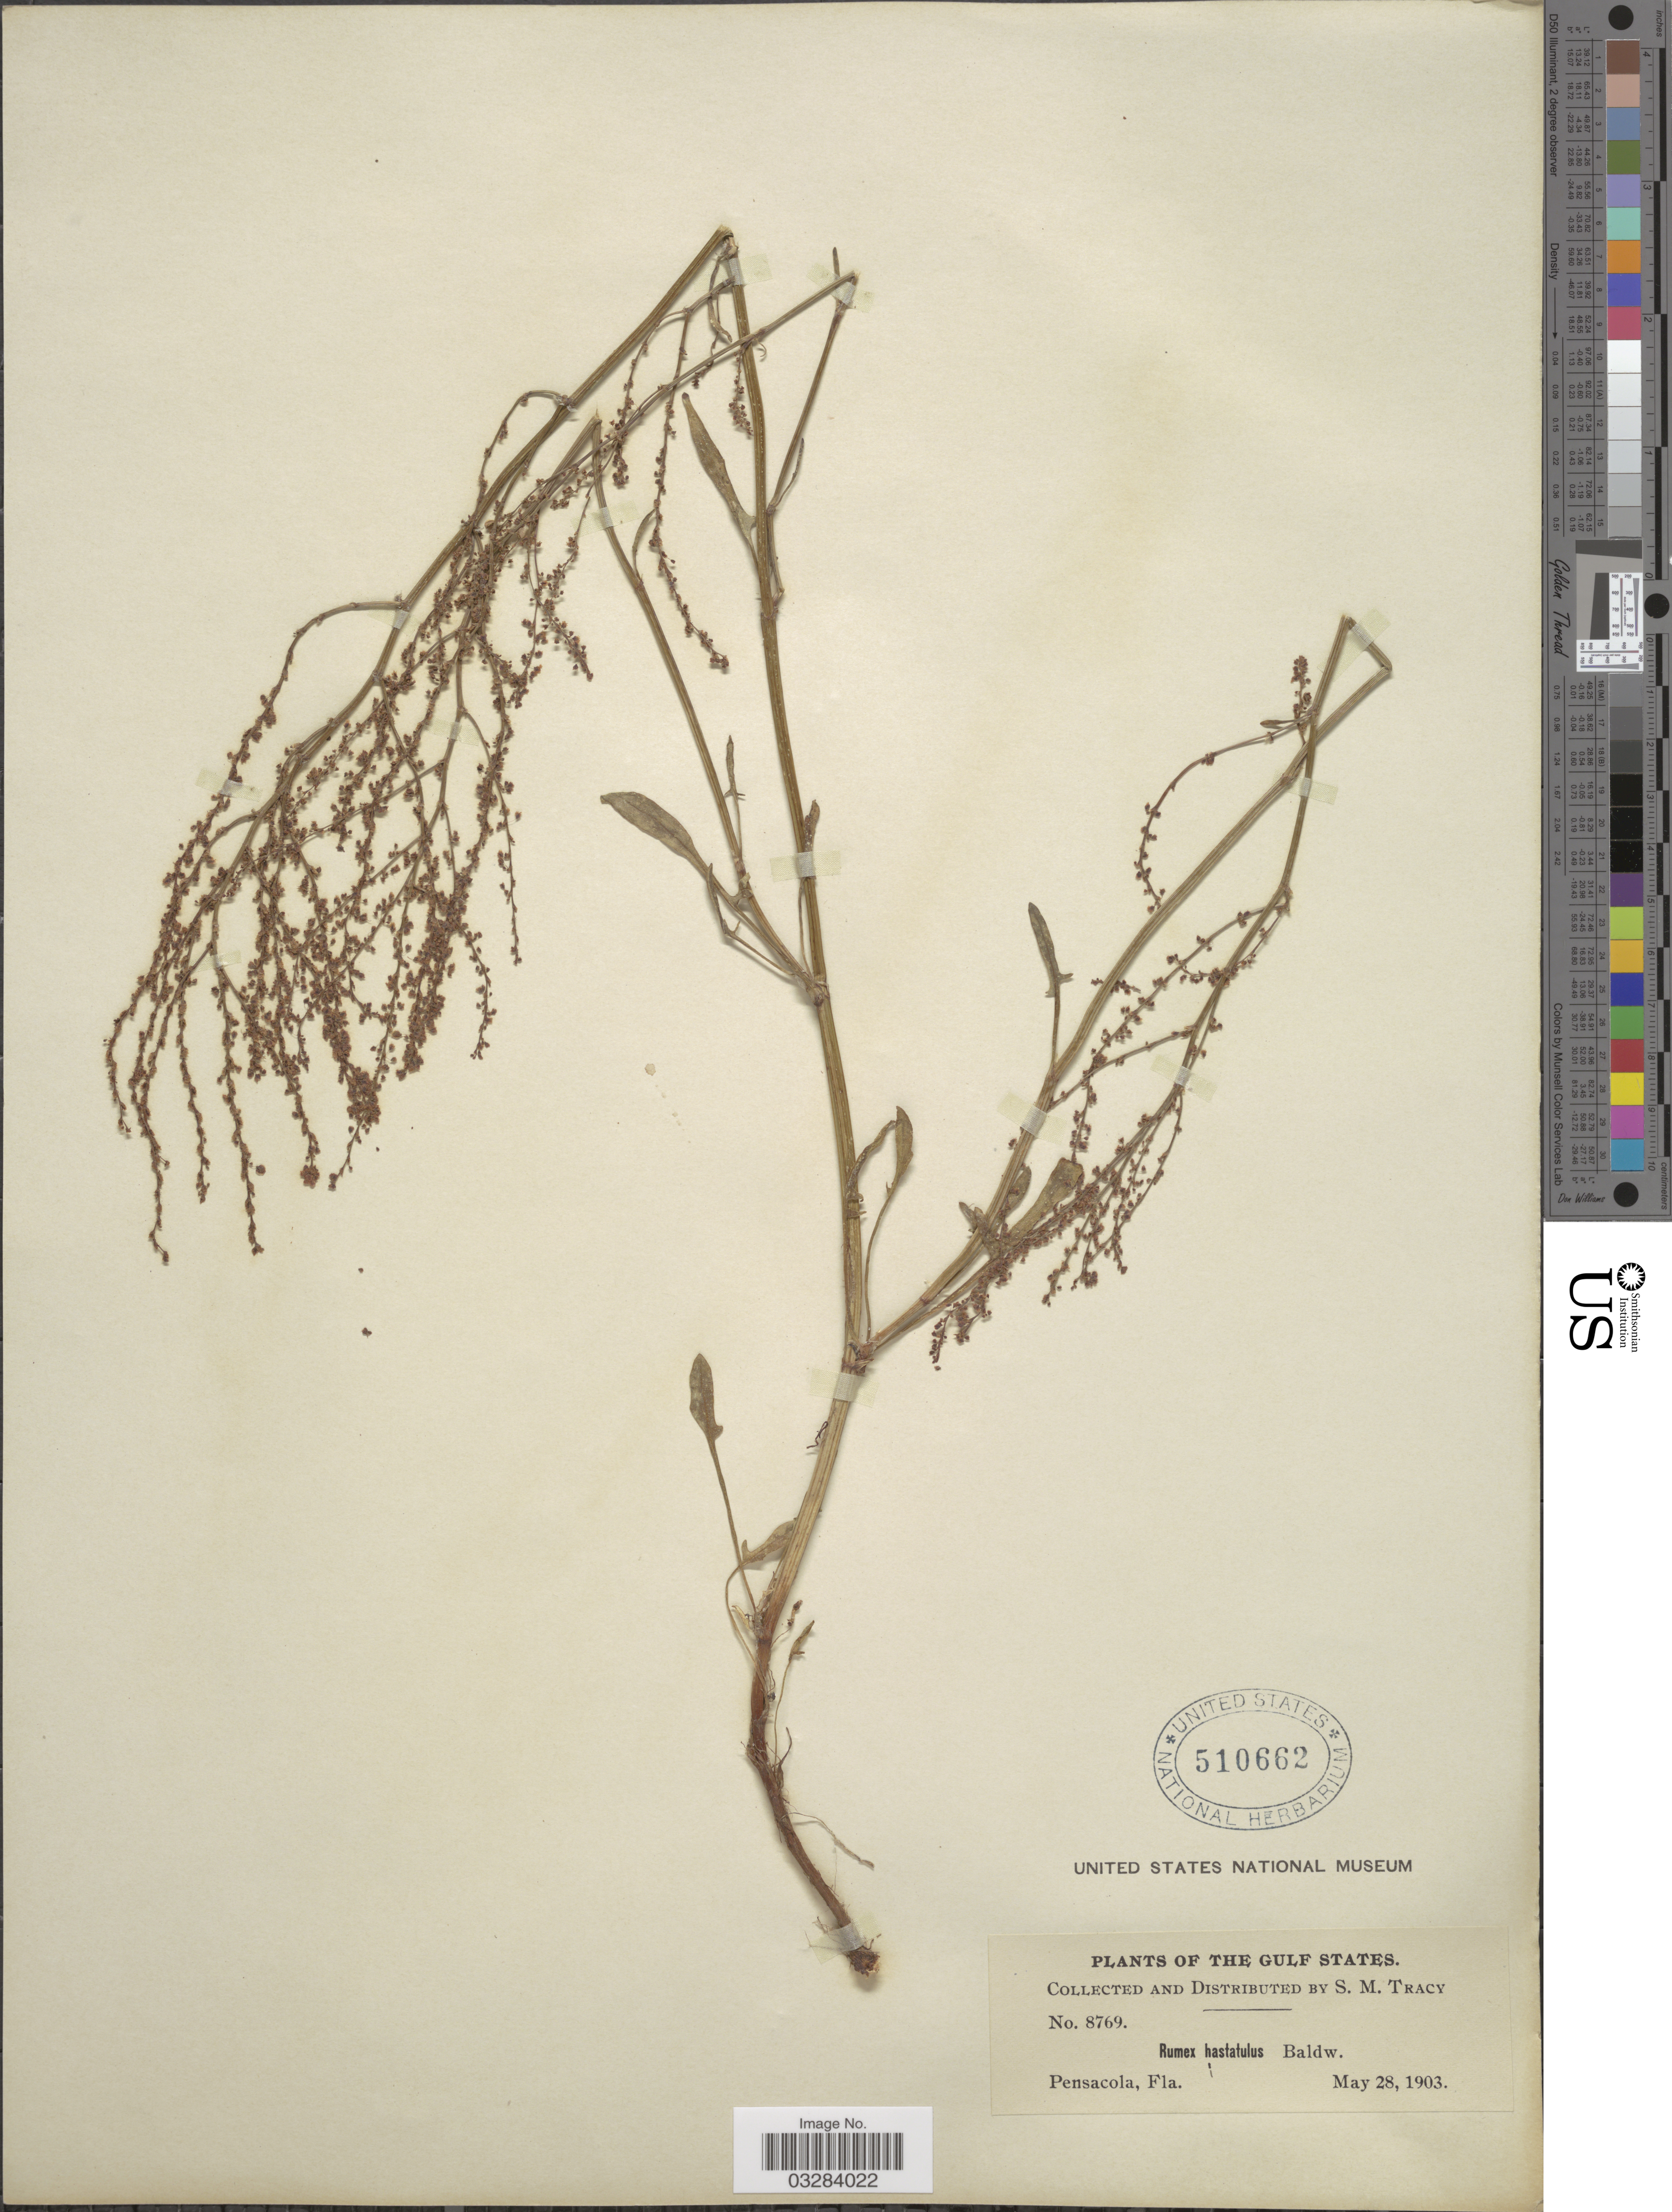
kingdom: Plantae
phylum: Tracheophyta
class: Magnoliopsida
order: Caryophyllales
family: Polygonaceae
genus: Rumex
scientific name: Rumex hastatulus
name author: Baldwin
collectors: S. M. Tracy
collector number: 8769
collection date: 1903-05-28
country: United States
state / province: Florida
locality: The Gulf States. Pensacola, Fla.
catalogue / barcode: US 510662